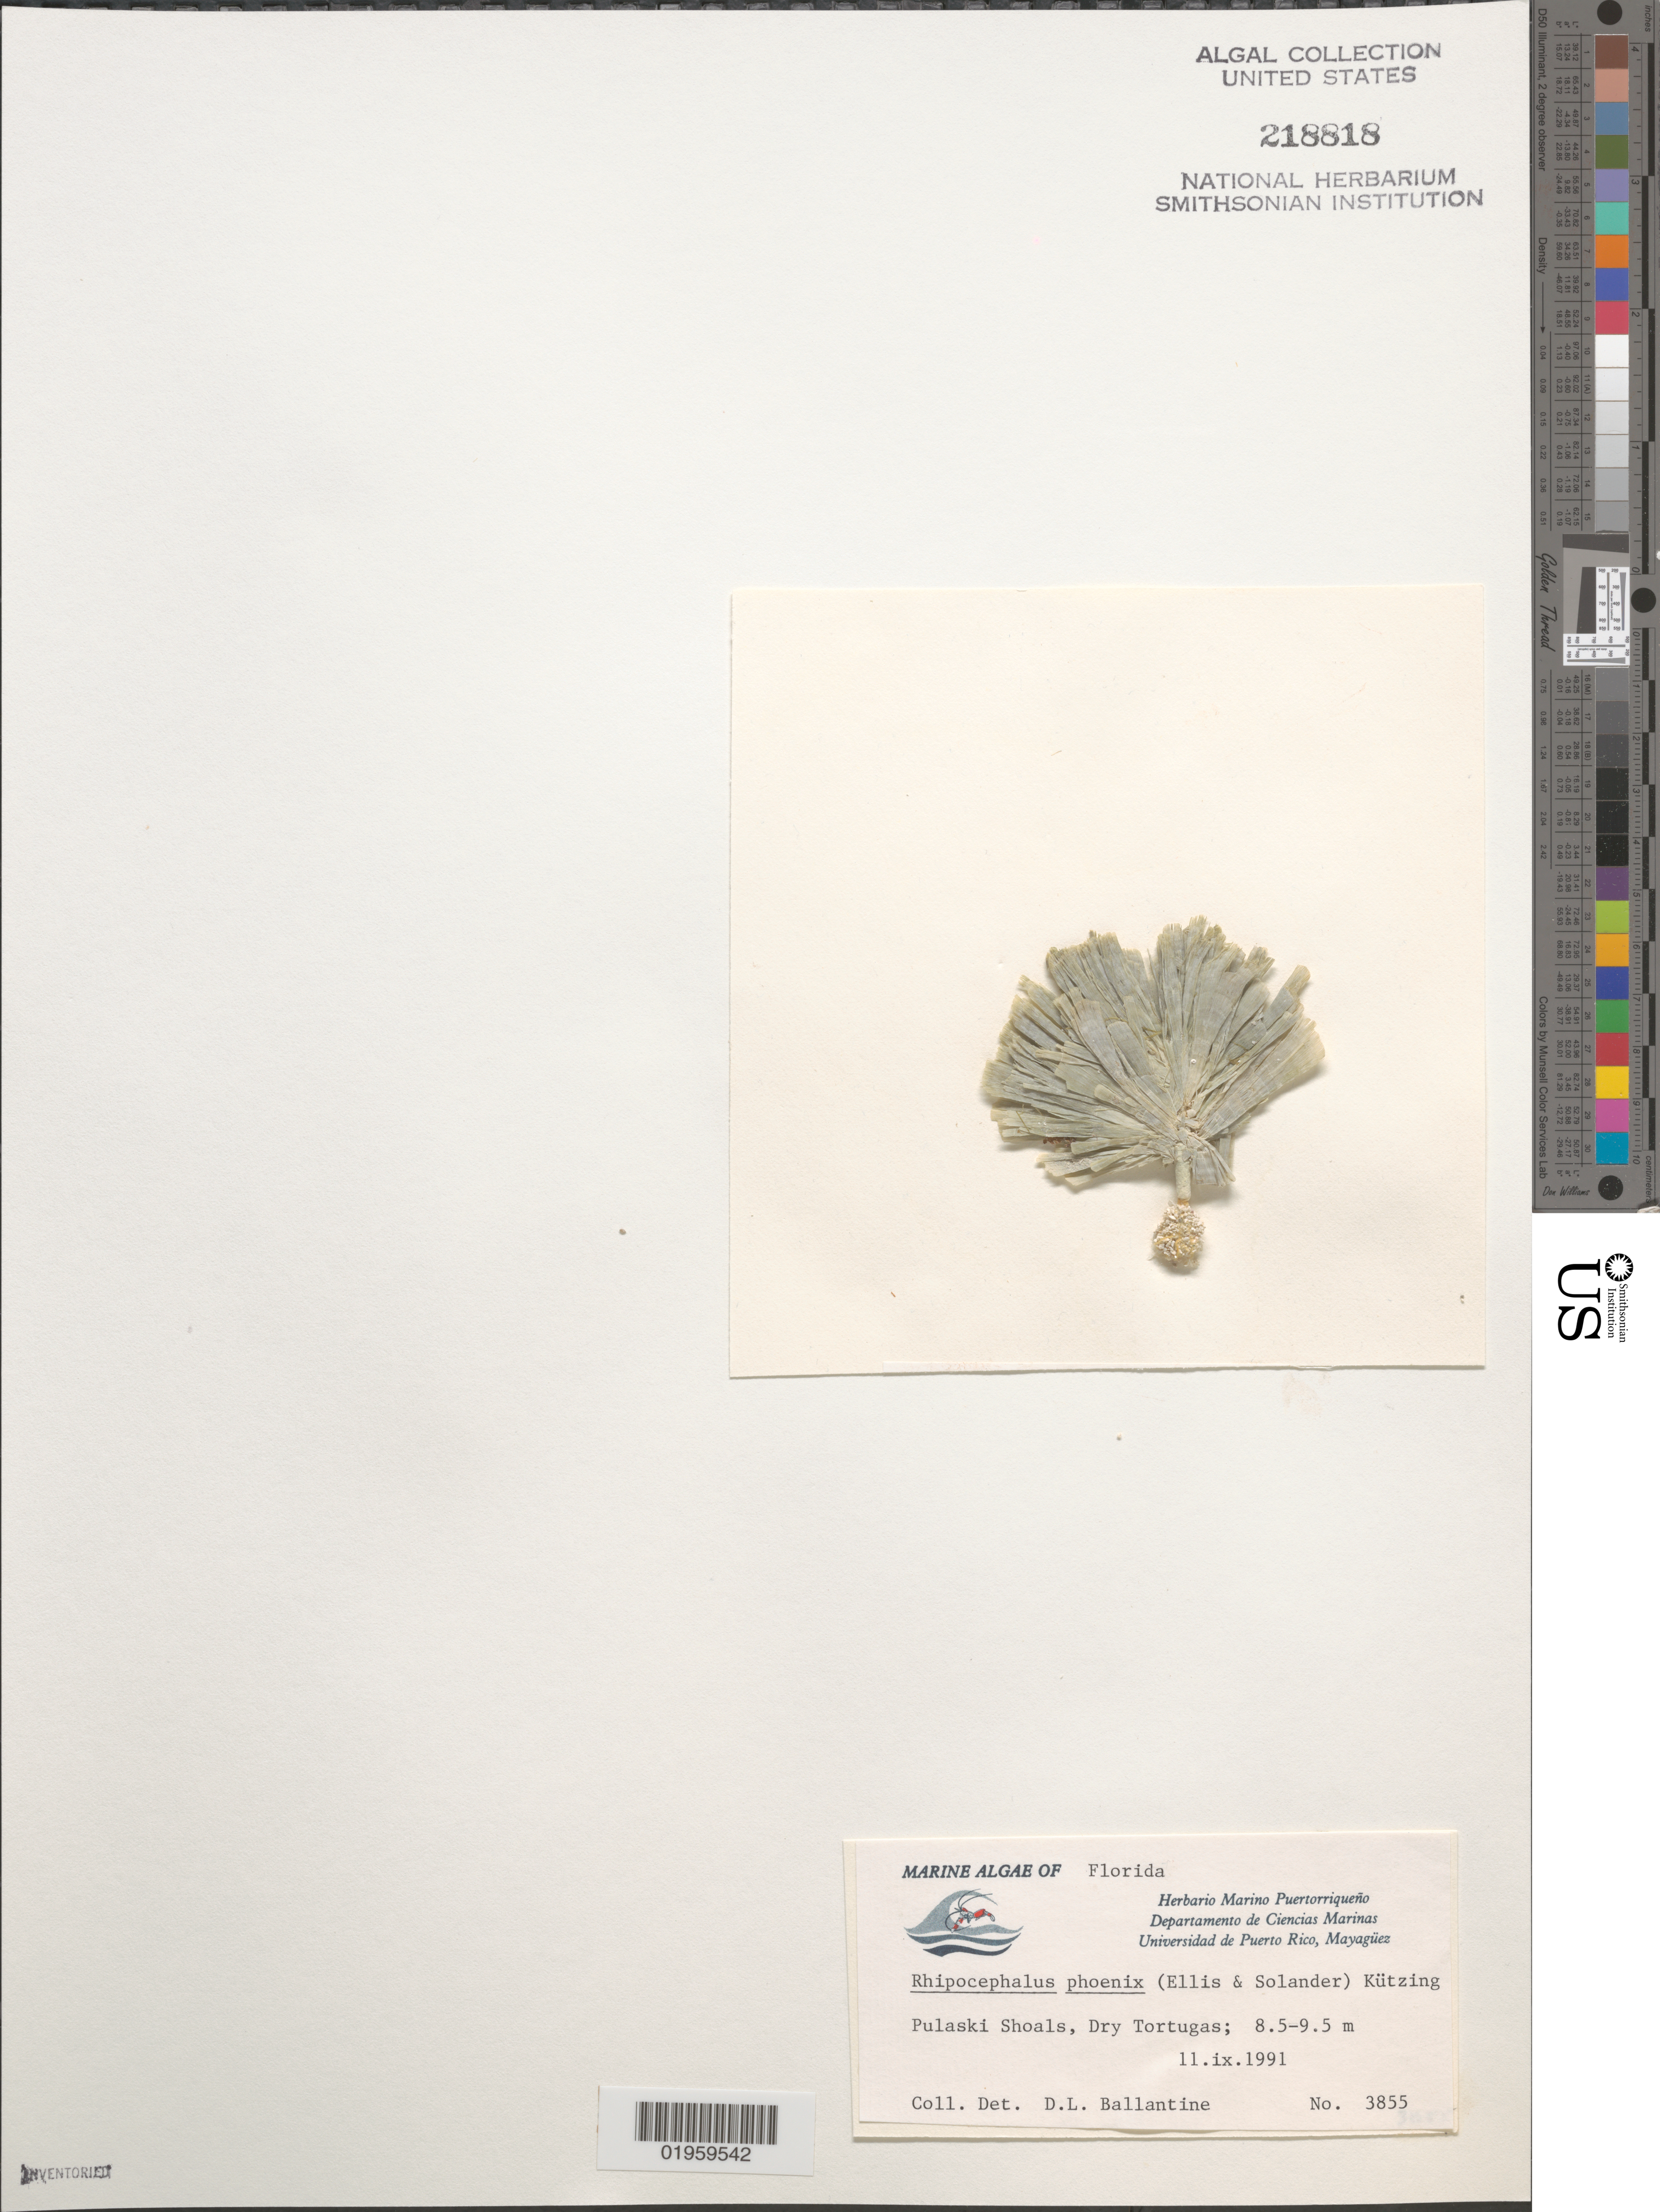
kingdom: Plantae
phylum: Chlorophyta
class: Ulvophyceae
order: Bryopsidales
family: Udoteaceae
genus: Rhipocephalus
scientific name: Rhipocephalus phoenix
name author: (J. Ellis & Sol.) Kütz.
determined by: Ballantine, D. L.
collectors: D.L. Ballantine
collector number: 3855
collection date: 1991-09-11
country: United States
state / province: Florida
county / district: Monroe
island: Dry Tortugas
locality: Pulaski Shoals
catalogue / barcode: US 218818